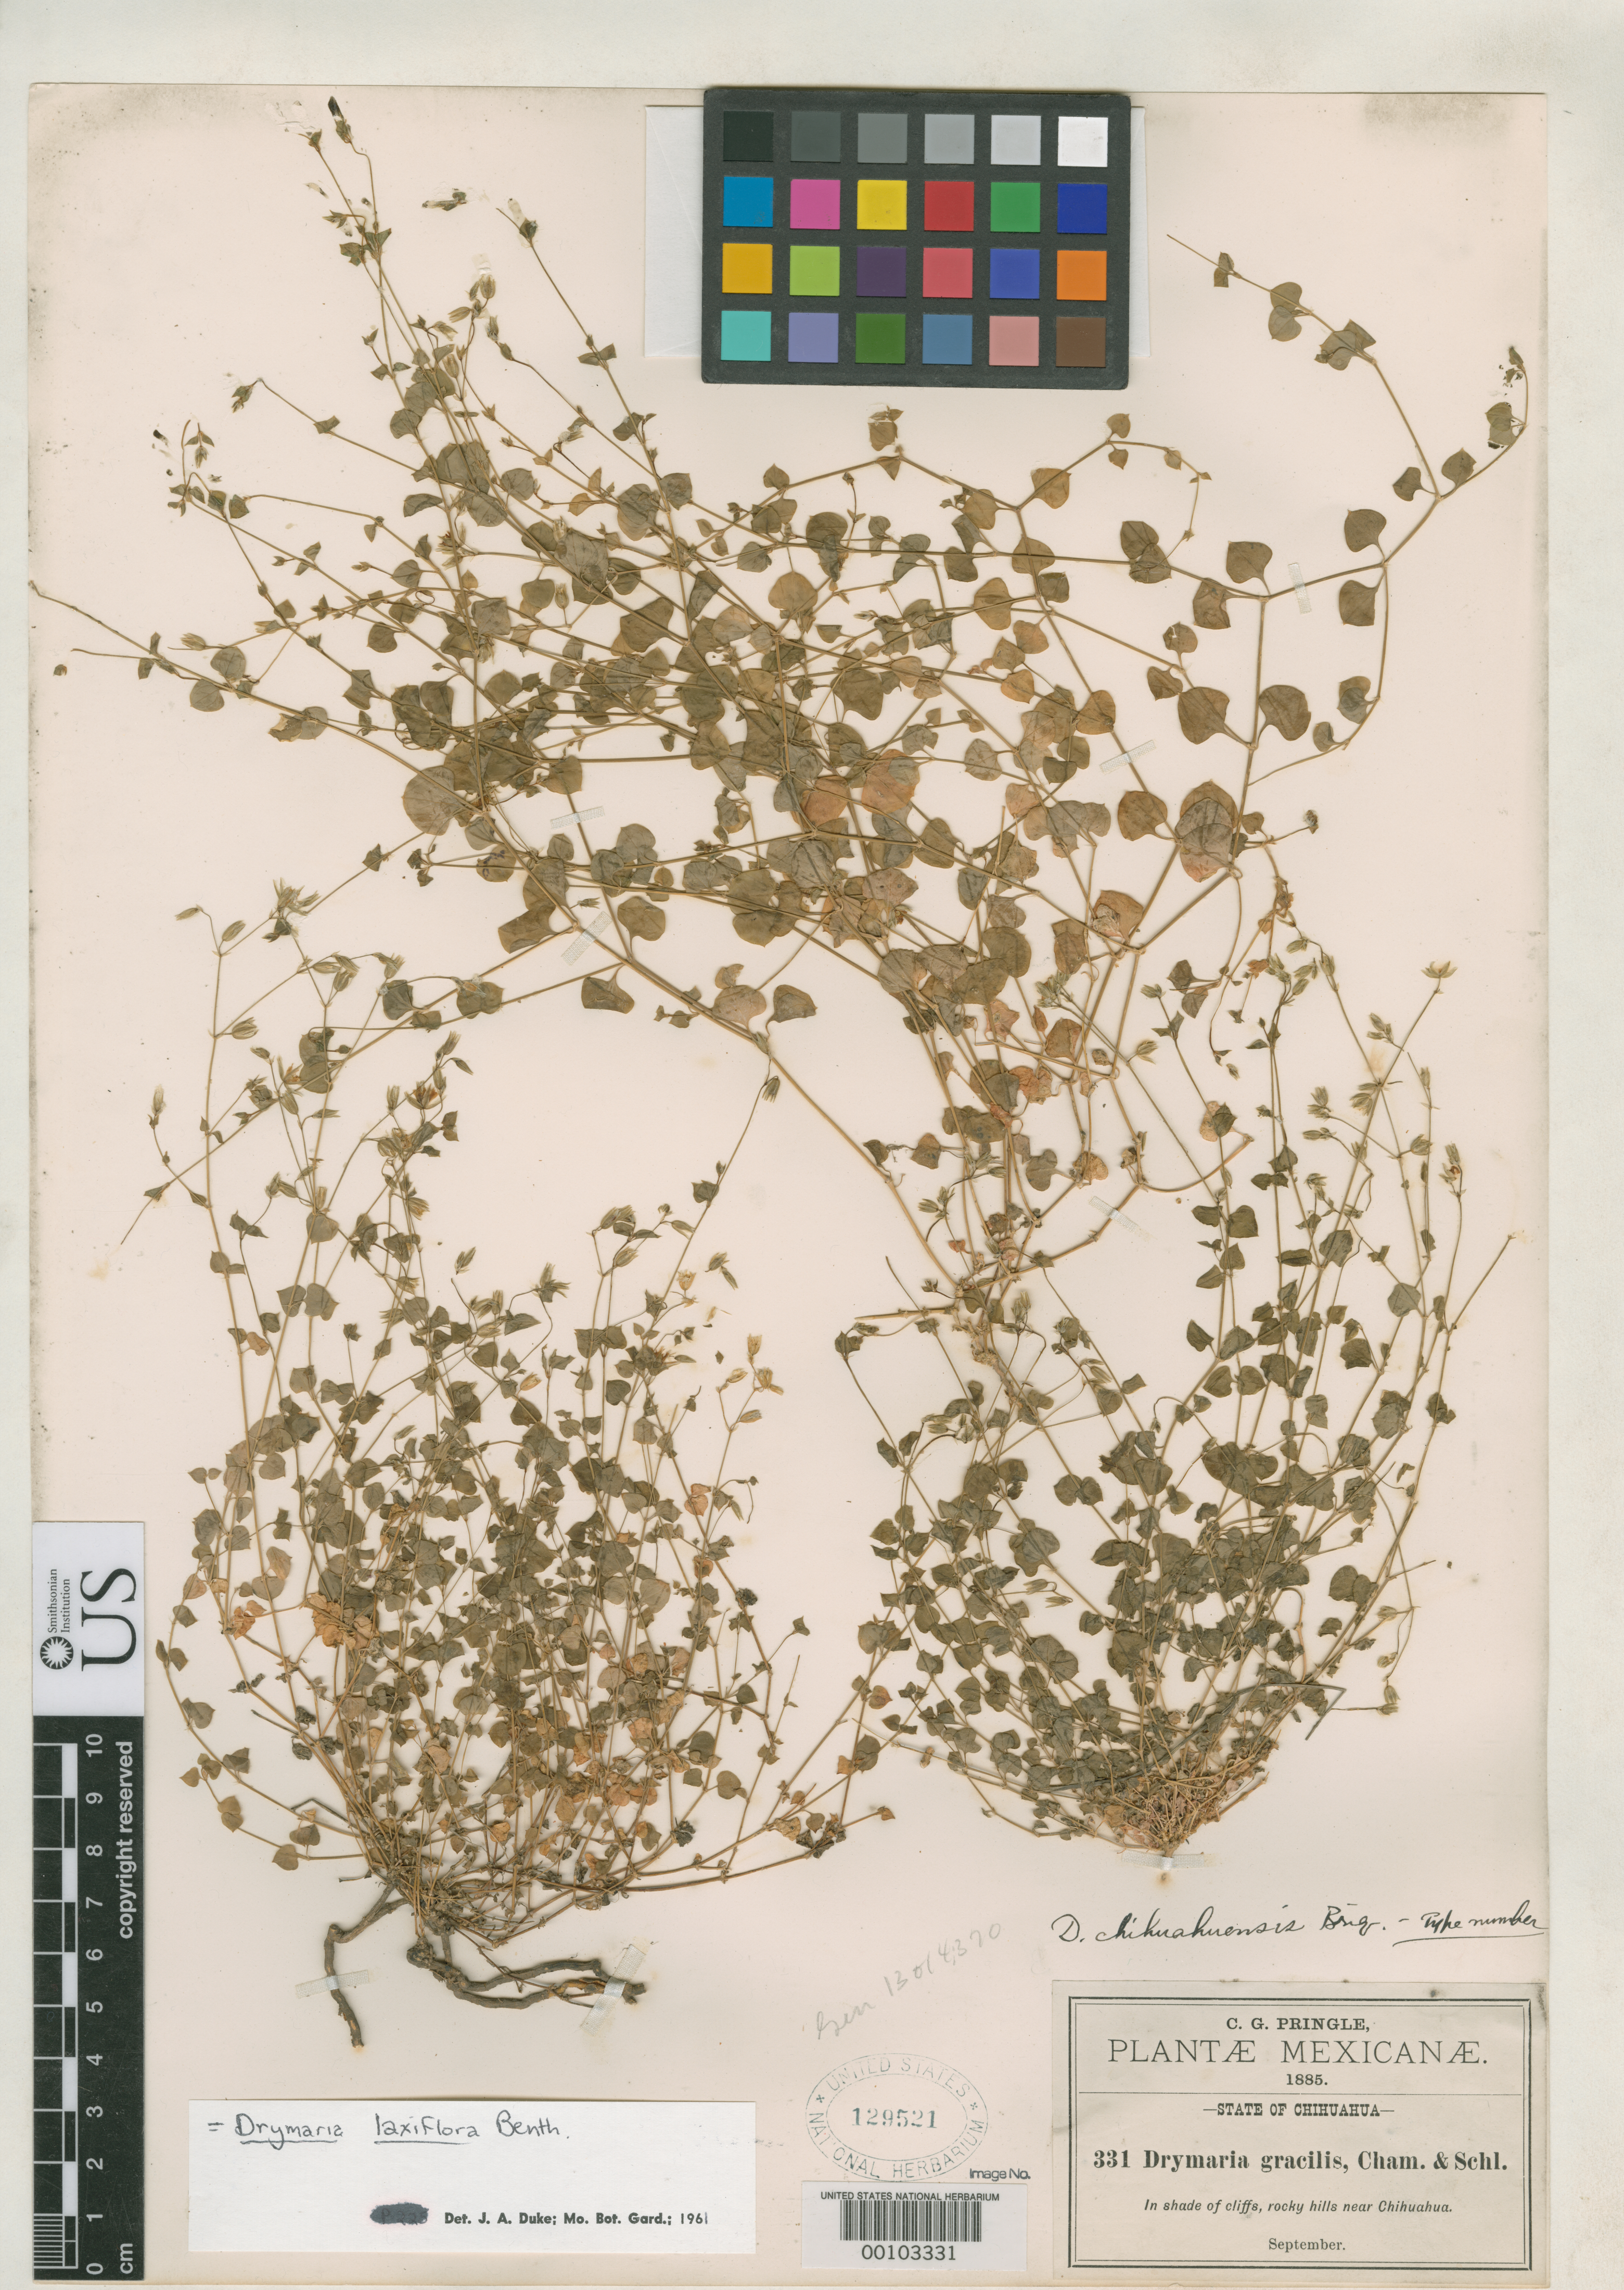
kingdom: Plantae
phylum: Tracheophyta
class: Magnoliopsida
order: Caryophyllales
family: Caryophyllaceae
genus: Drymaria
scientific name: Drymaria chihuahensis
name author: Briq.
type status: Isotype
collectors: C. G. Pringle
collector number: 331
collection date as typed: Sep 1885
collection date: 1885-09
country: Mexico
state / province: Chihuahua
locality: Near Chihuahua.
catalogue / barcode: US 129521